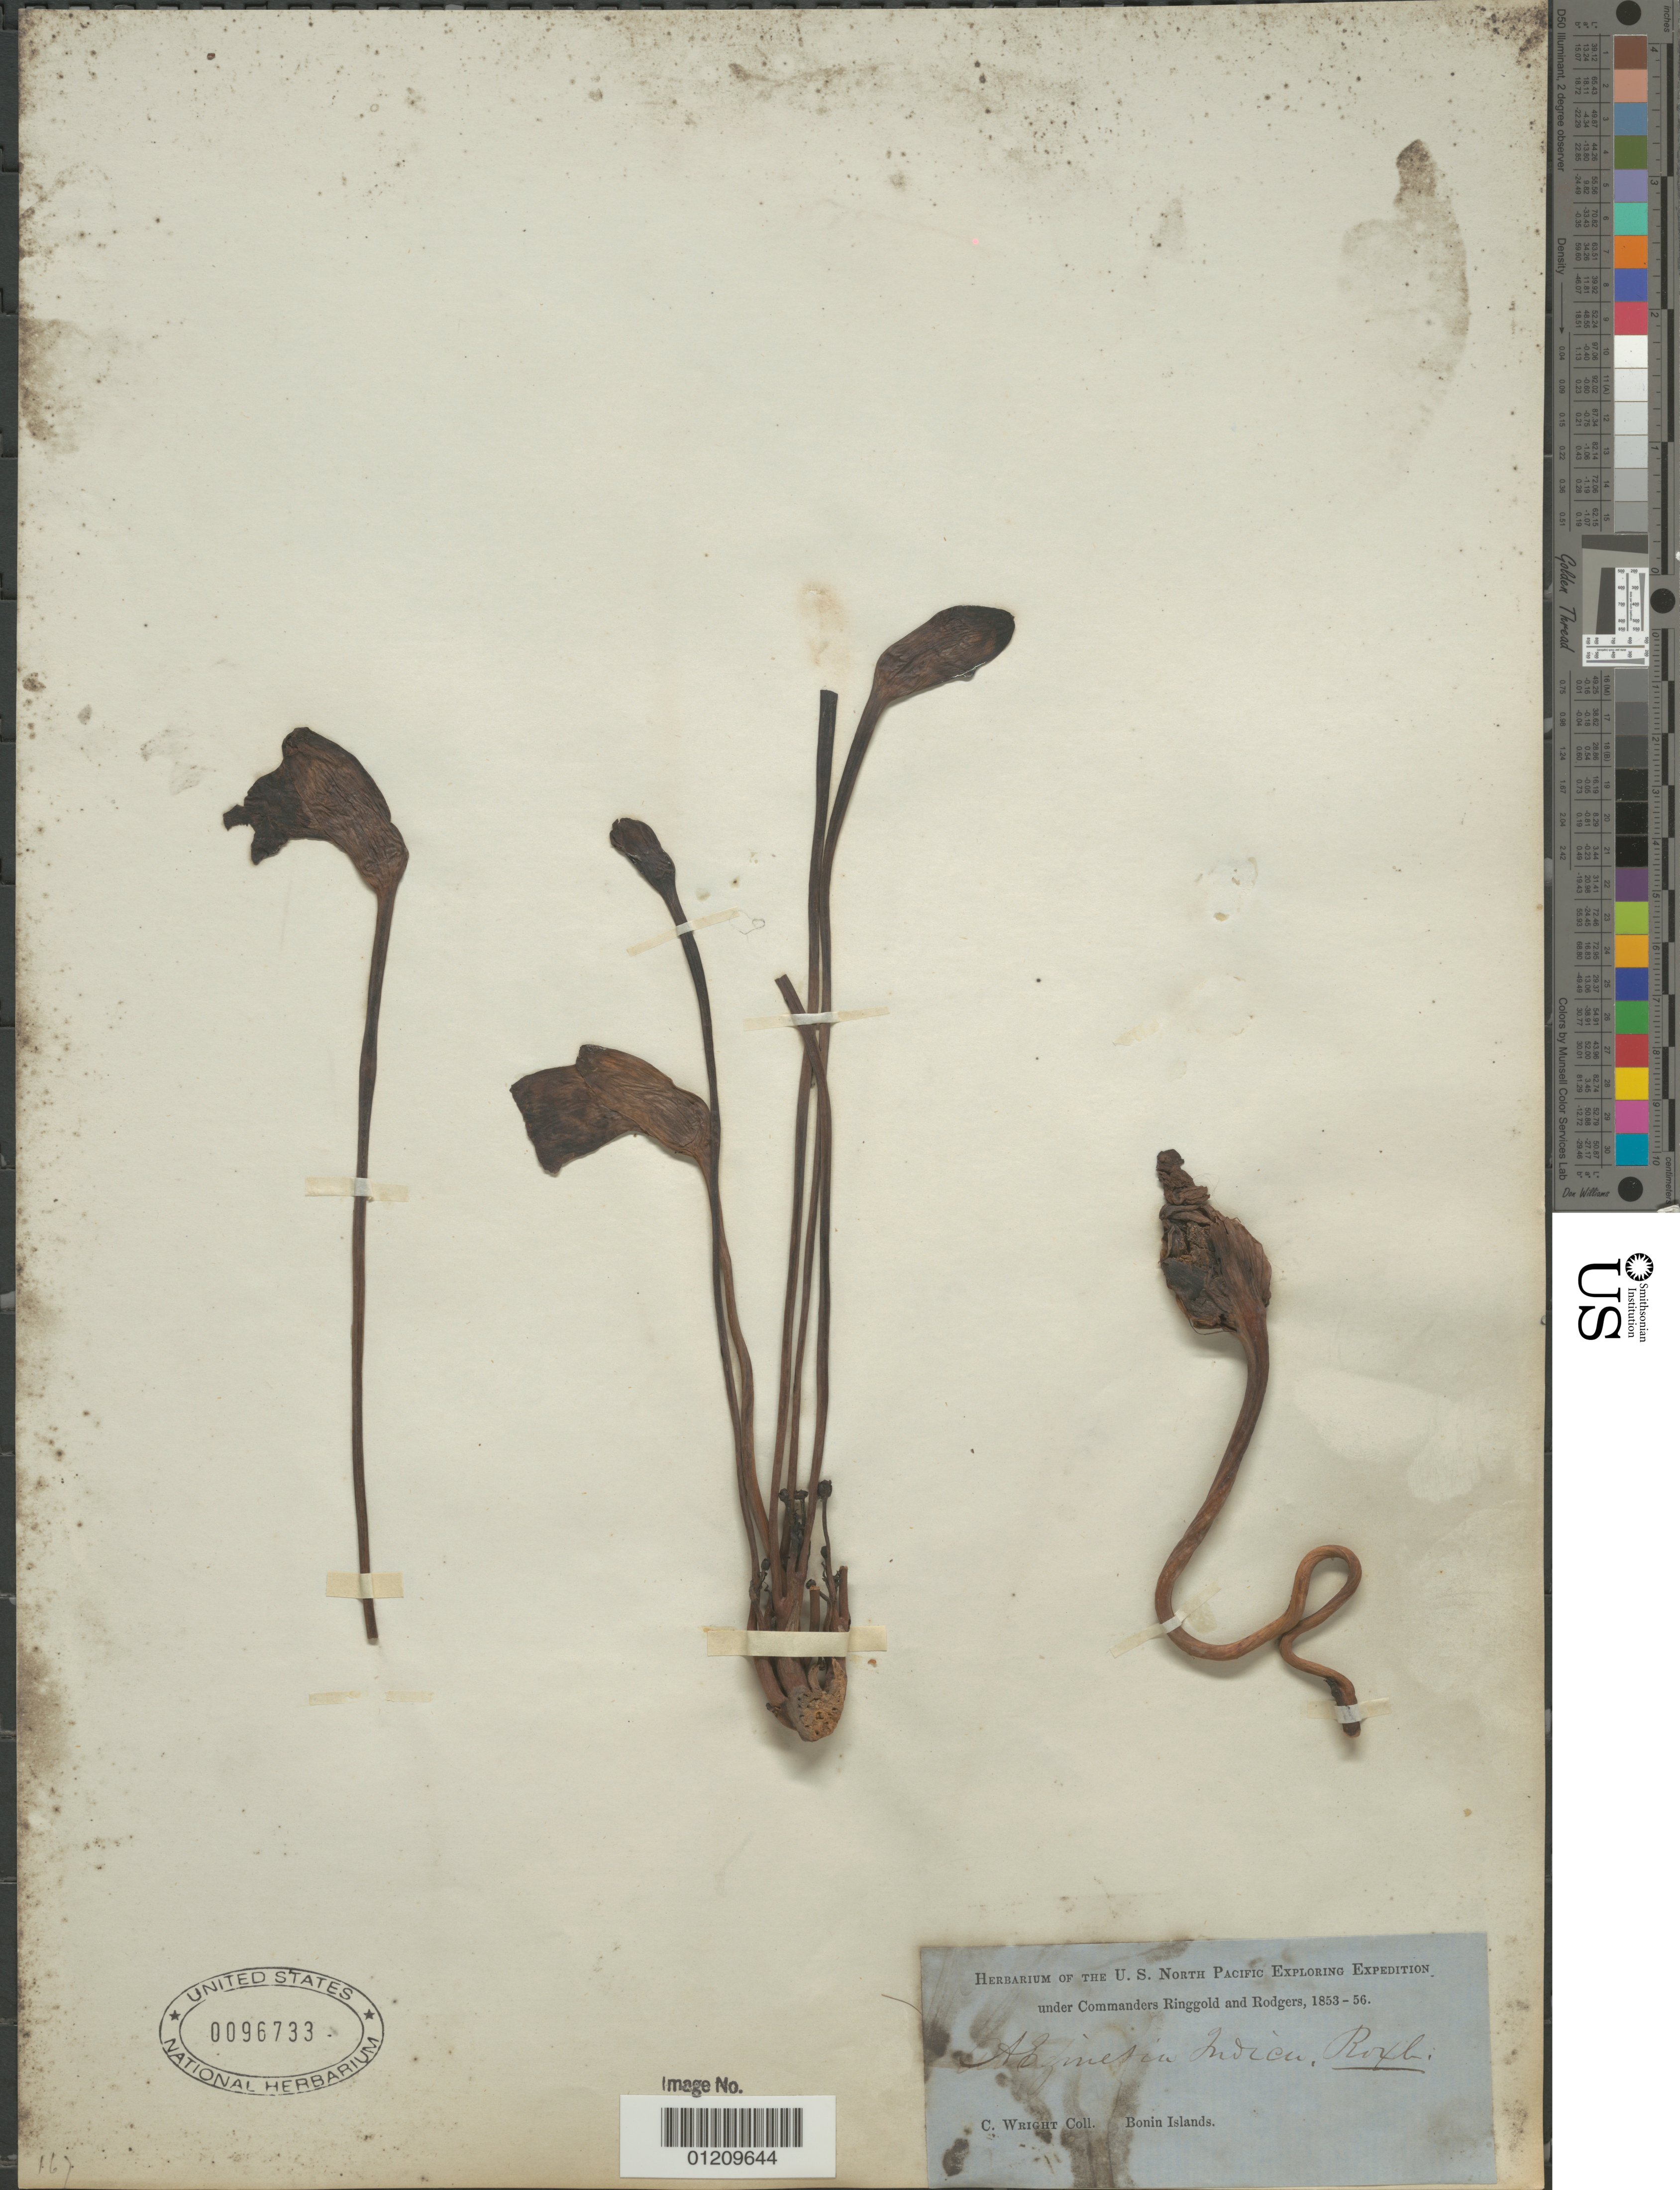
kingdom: Plantae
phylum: Tracheophyta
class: Magnoliopsida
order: Lamiales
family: Orobanchaceae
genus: Aeginetia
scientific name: Aeginetia indica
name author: L.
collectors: C. Wright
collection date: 1853/1856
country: Japan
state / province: Tokyo, Federal City of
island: Bonin Islands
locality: Bonin Islands.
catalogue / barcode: US 96733